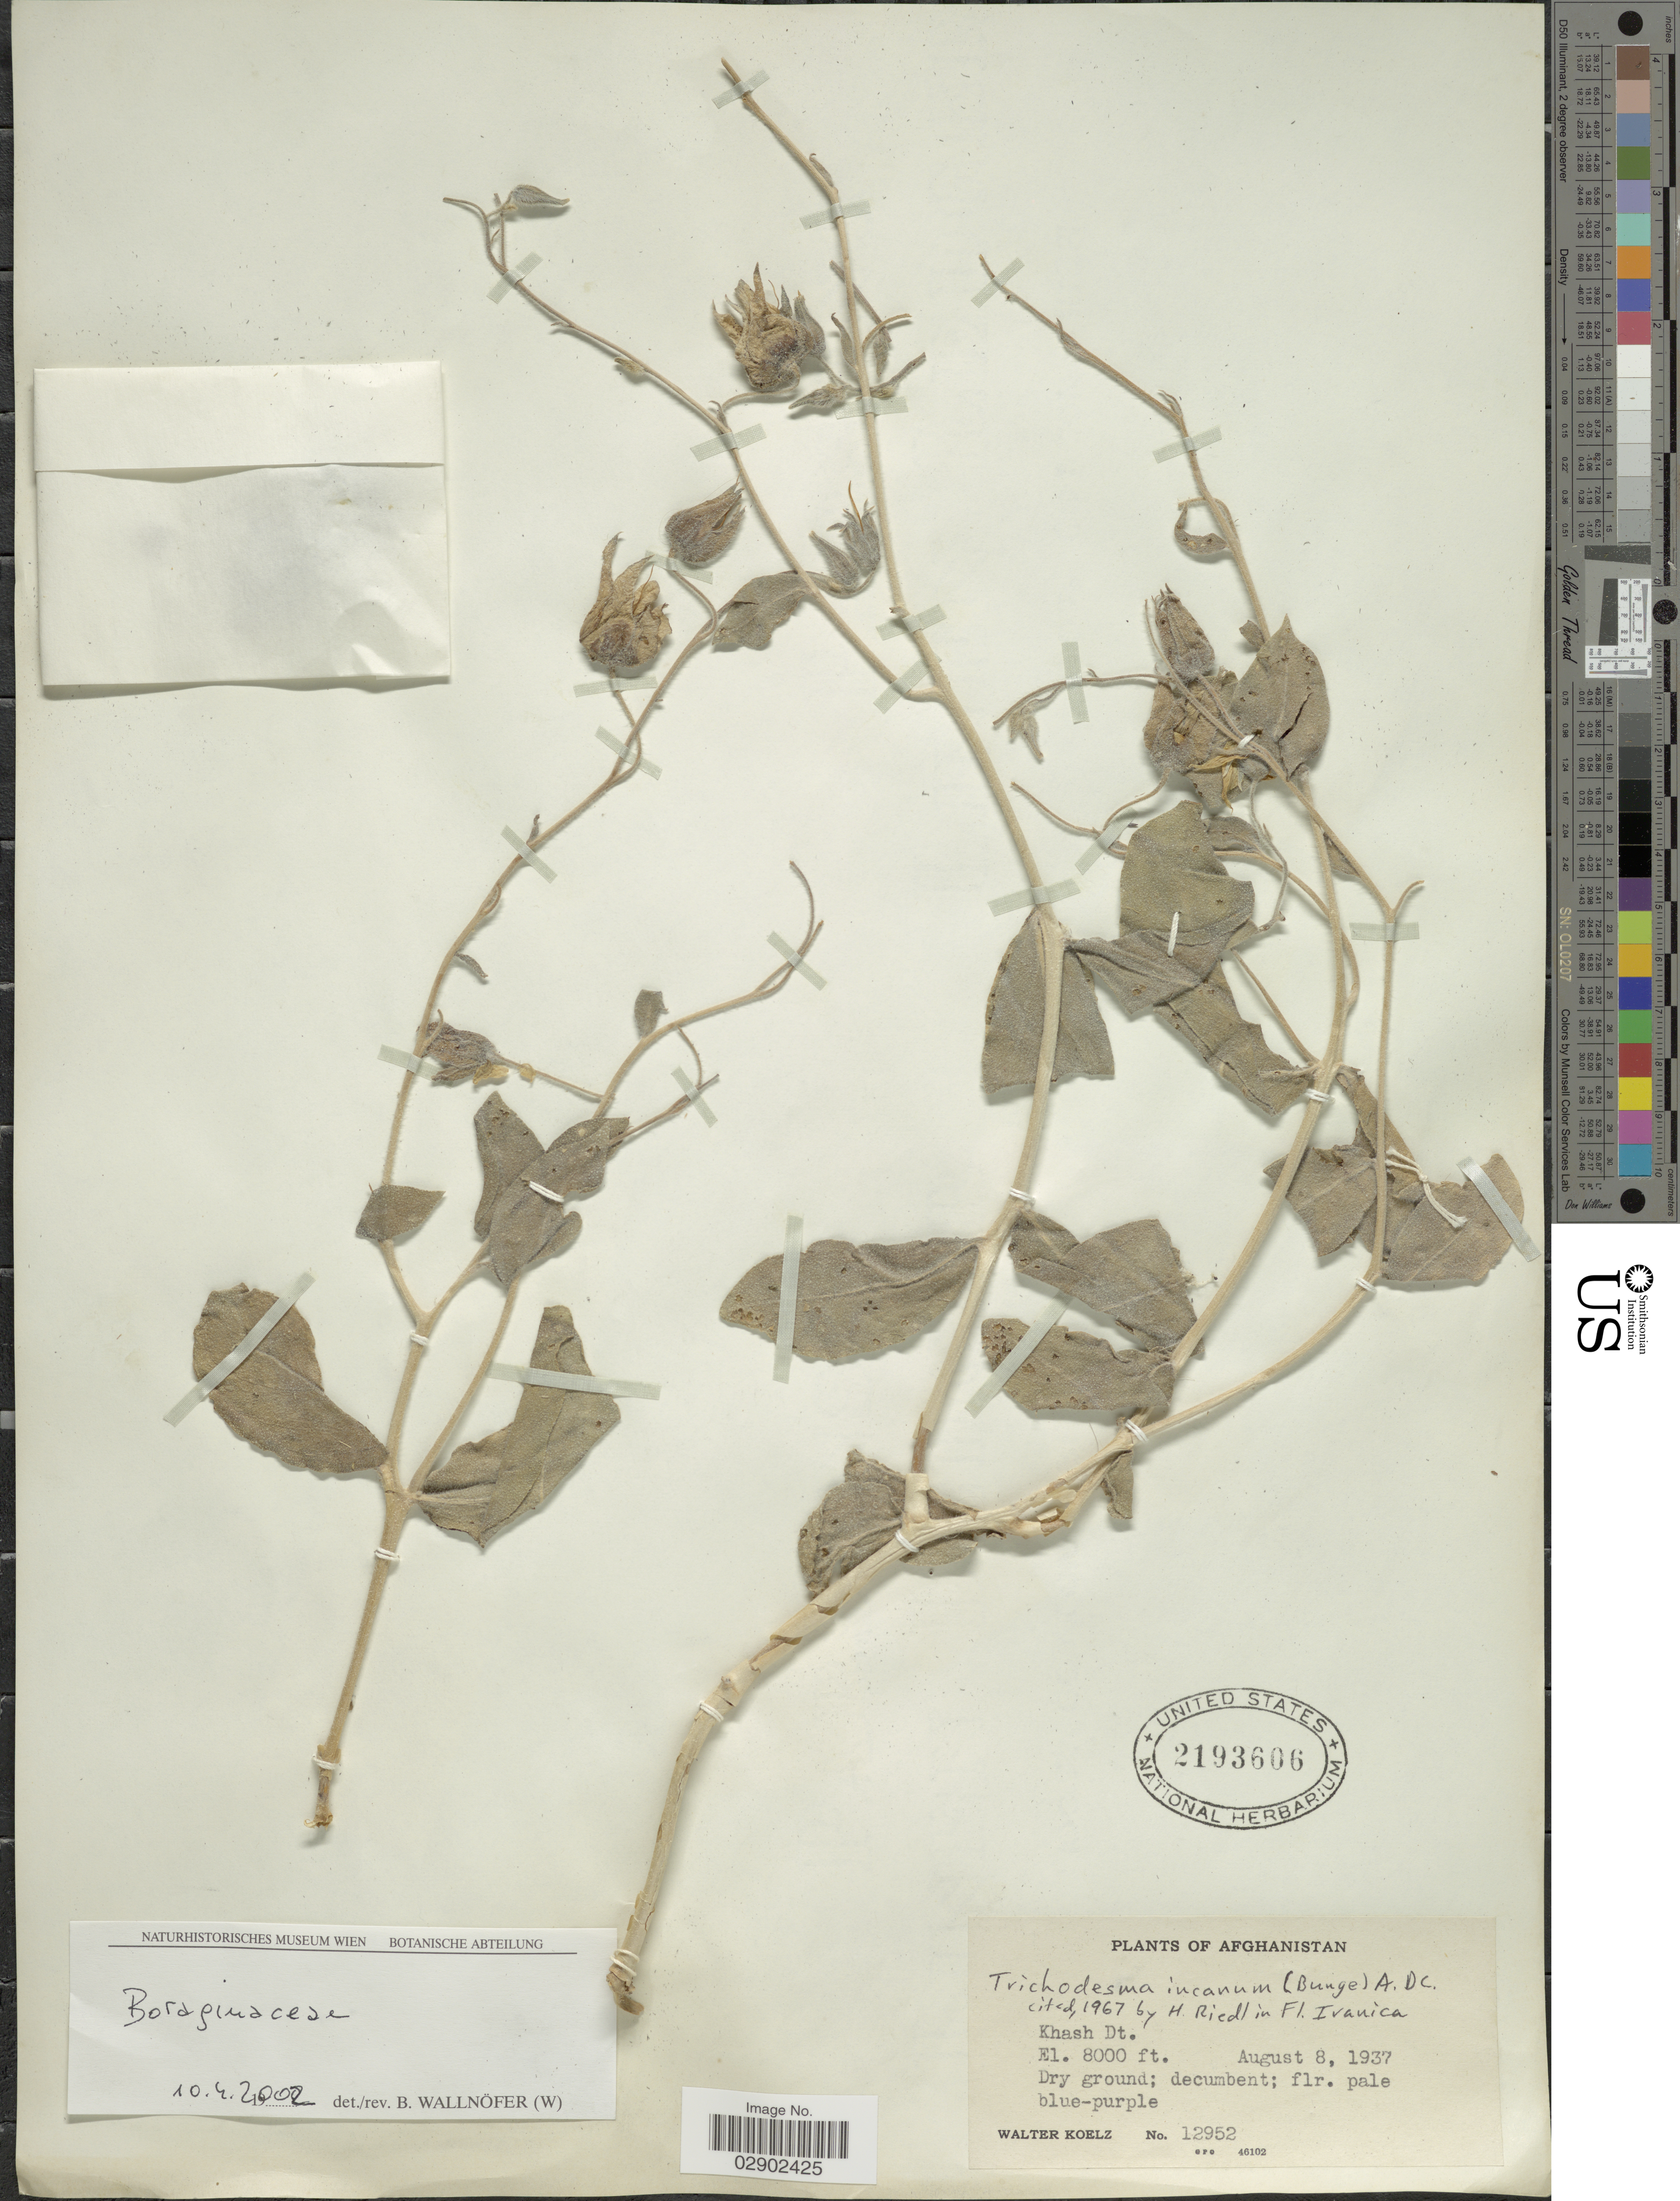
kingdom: Plantae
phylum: Tracheophyta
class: Magnoliopsida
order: Boraginales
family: Boraginaceae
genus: Trichodesma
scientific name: Trichodesma incanum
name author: (Bunge) A. DC.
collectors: W. N. Koelz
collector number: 12952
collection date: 1937-08-08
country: Afghanistan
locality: Khash Dt.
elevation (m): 2438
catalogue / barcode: US 2193606